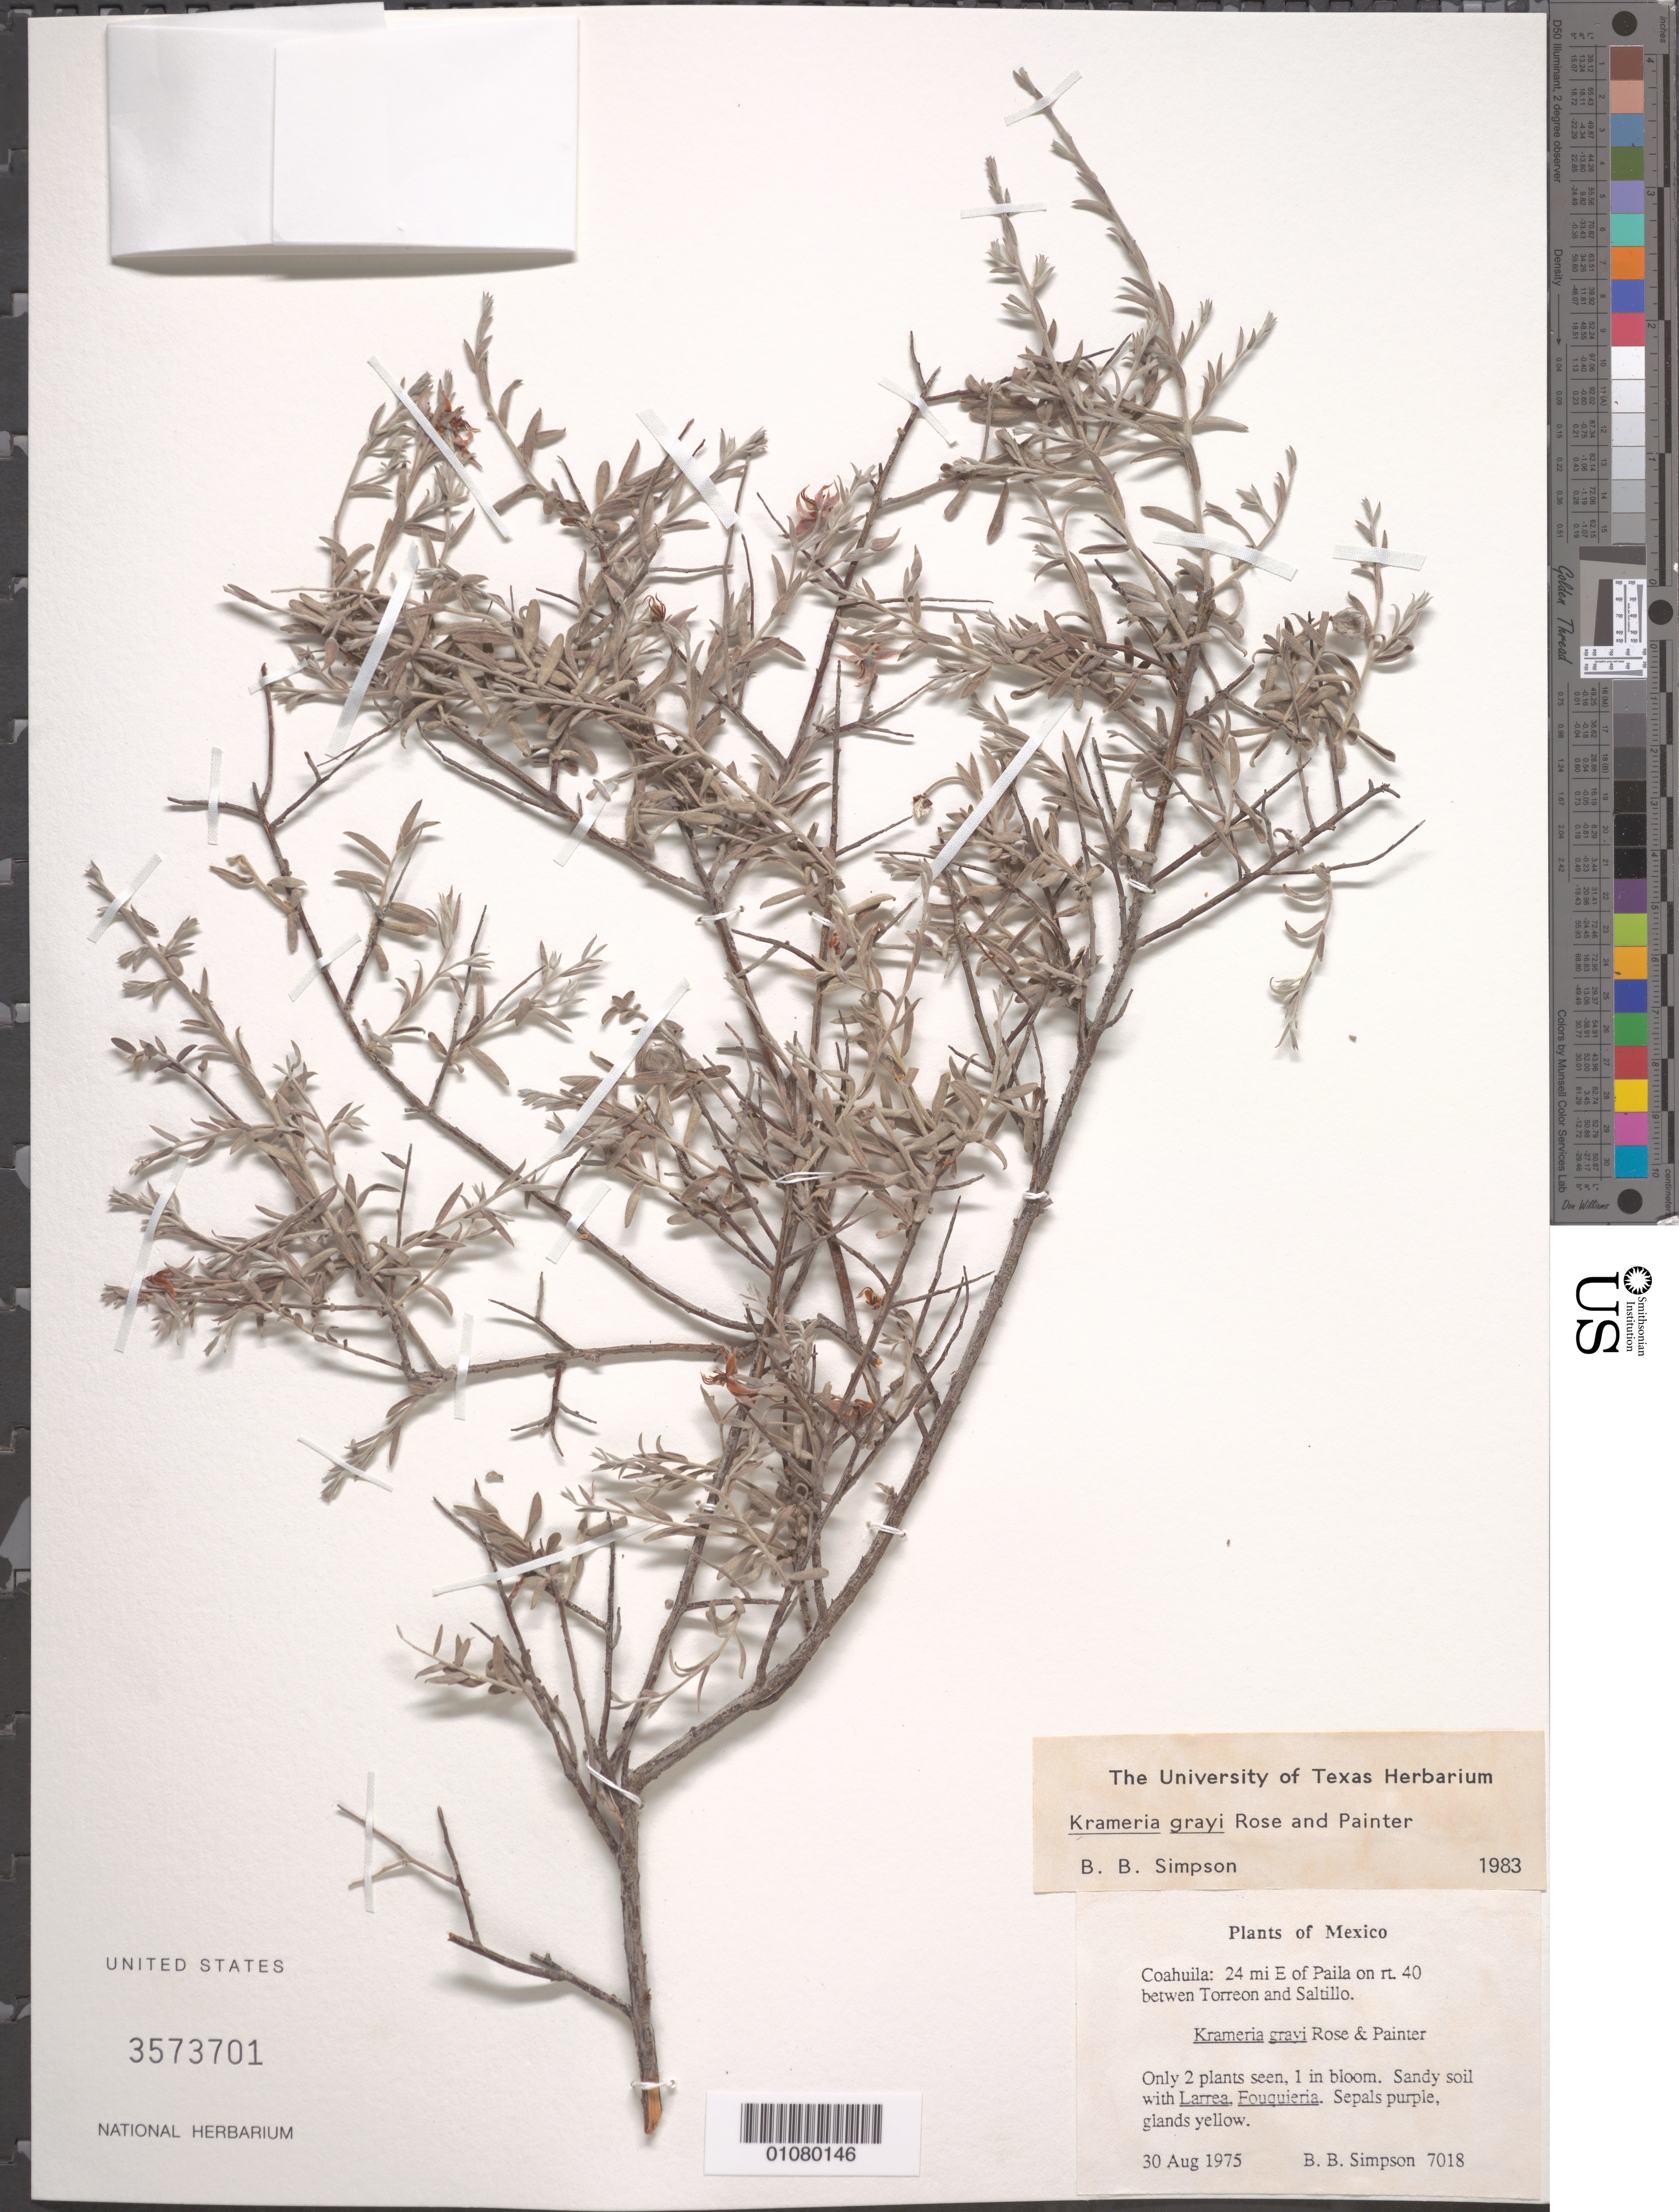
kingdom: Plantae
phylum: Tracheophyta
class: Magnoliopsida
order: Zygophyllales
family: Krameriaceae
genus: Krameria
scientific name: Krameria grayi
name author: Rose & J.H. Painter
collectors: B. B. Simpson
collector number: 7018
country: Mexico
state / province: Coahuila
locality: E of POaila on rt. 40, between Torreon and Saltillo.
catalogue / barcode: US 3573701